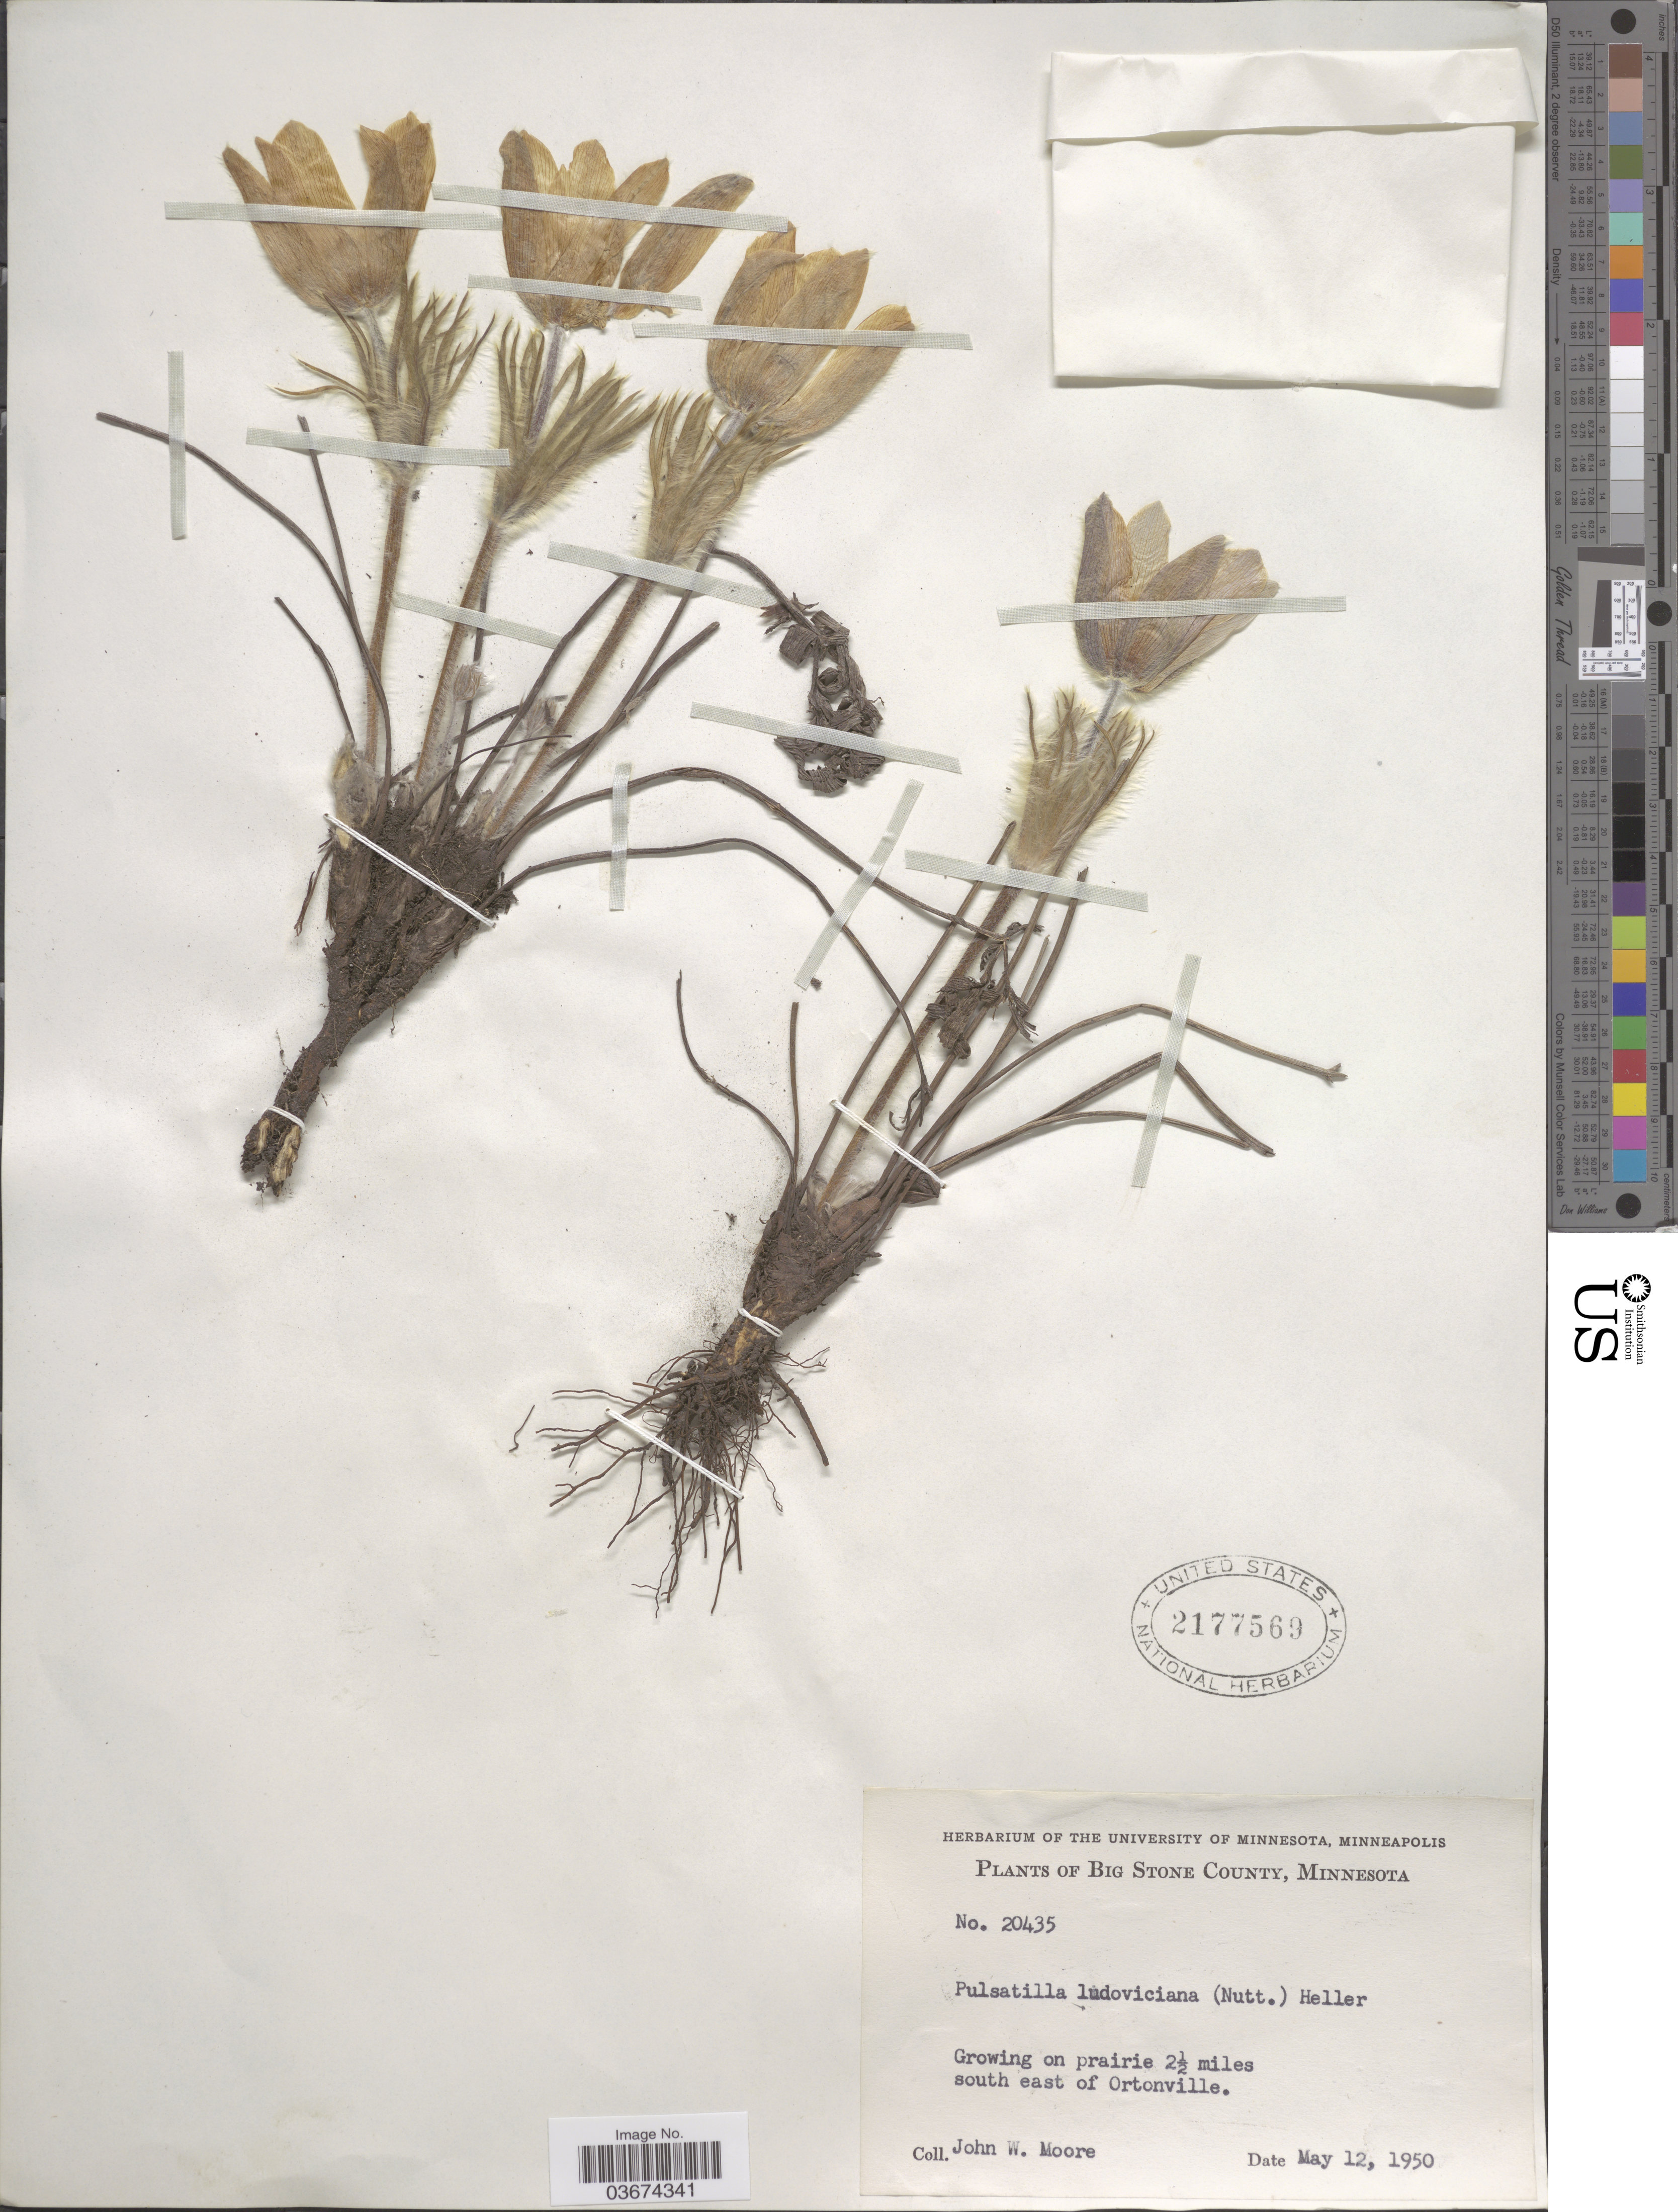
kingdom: Plantae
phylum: Tracheophyta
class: Magnoliopsida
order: Ranunculales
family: Ranunculaceae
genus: Pulsatilla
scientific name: Pulsatilla nuttalliana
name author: (DC.) Bercht. & J. Presl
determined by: Strong, Mark T., (BOT), Smithsonian Institution - National Museum of Natural History (UNITED STATES)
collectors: J. Moore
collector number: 20435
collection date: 1950-05-12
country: United States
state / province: Minnesota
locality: Big Stone County. 2½ miles south east of Ortonville.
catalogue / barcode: US 2177569